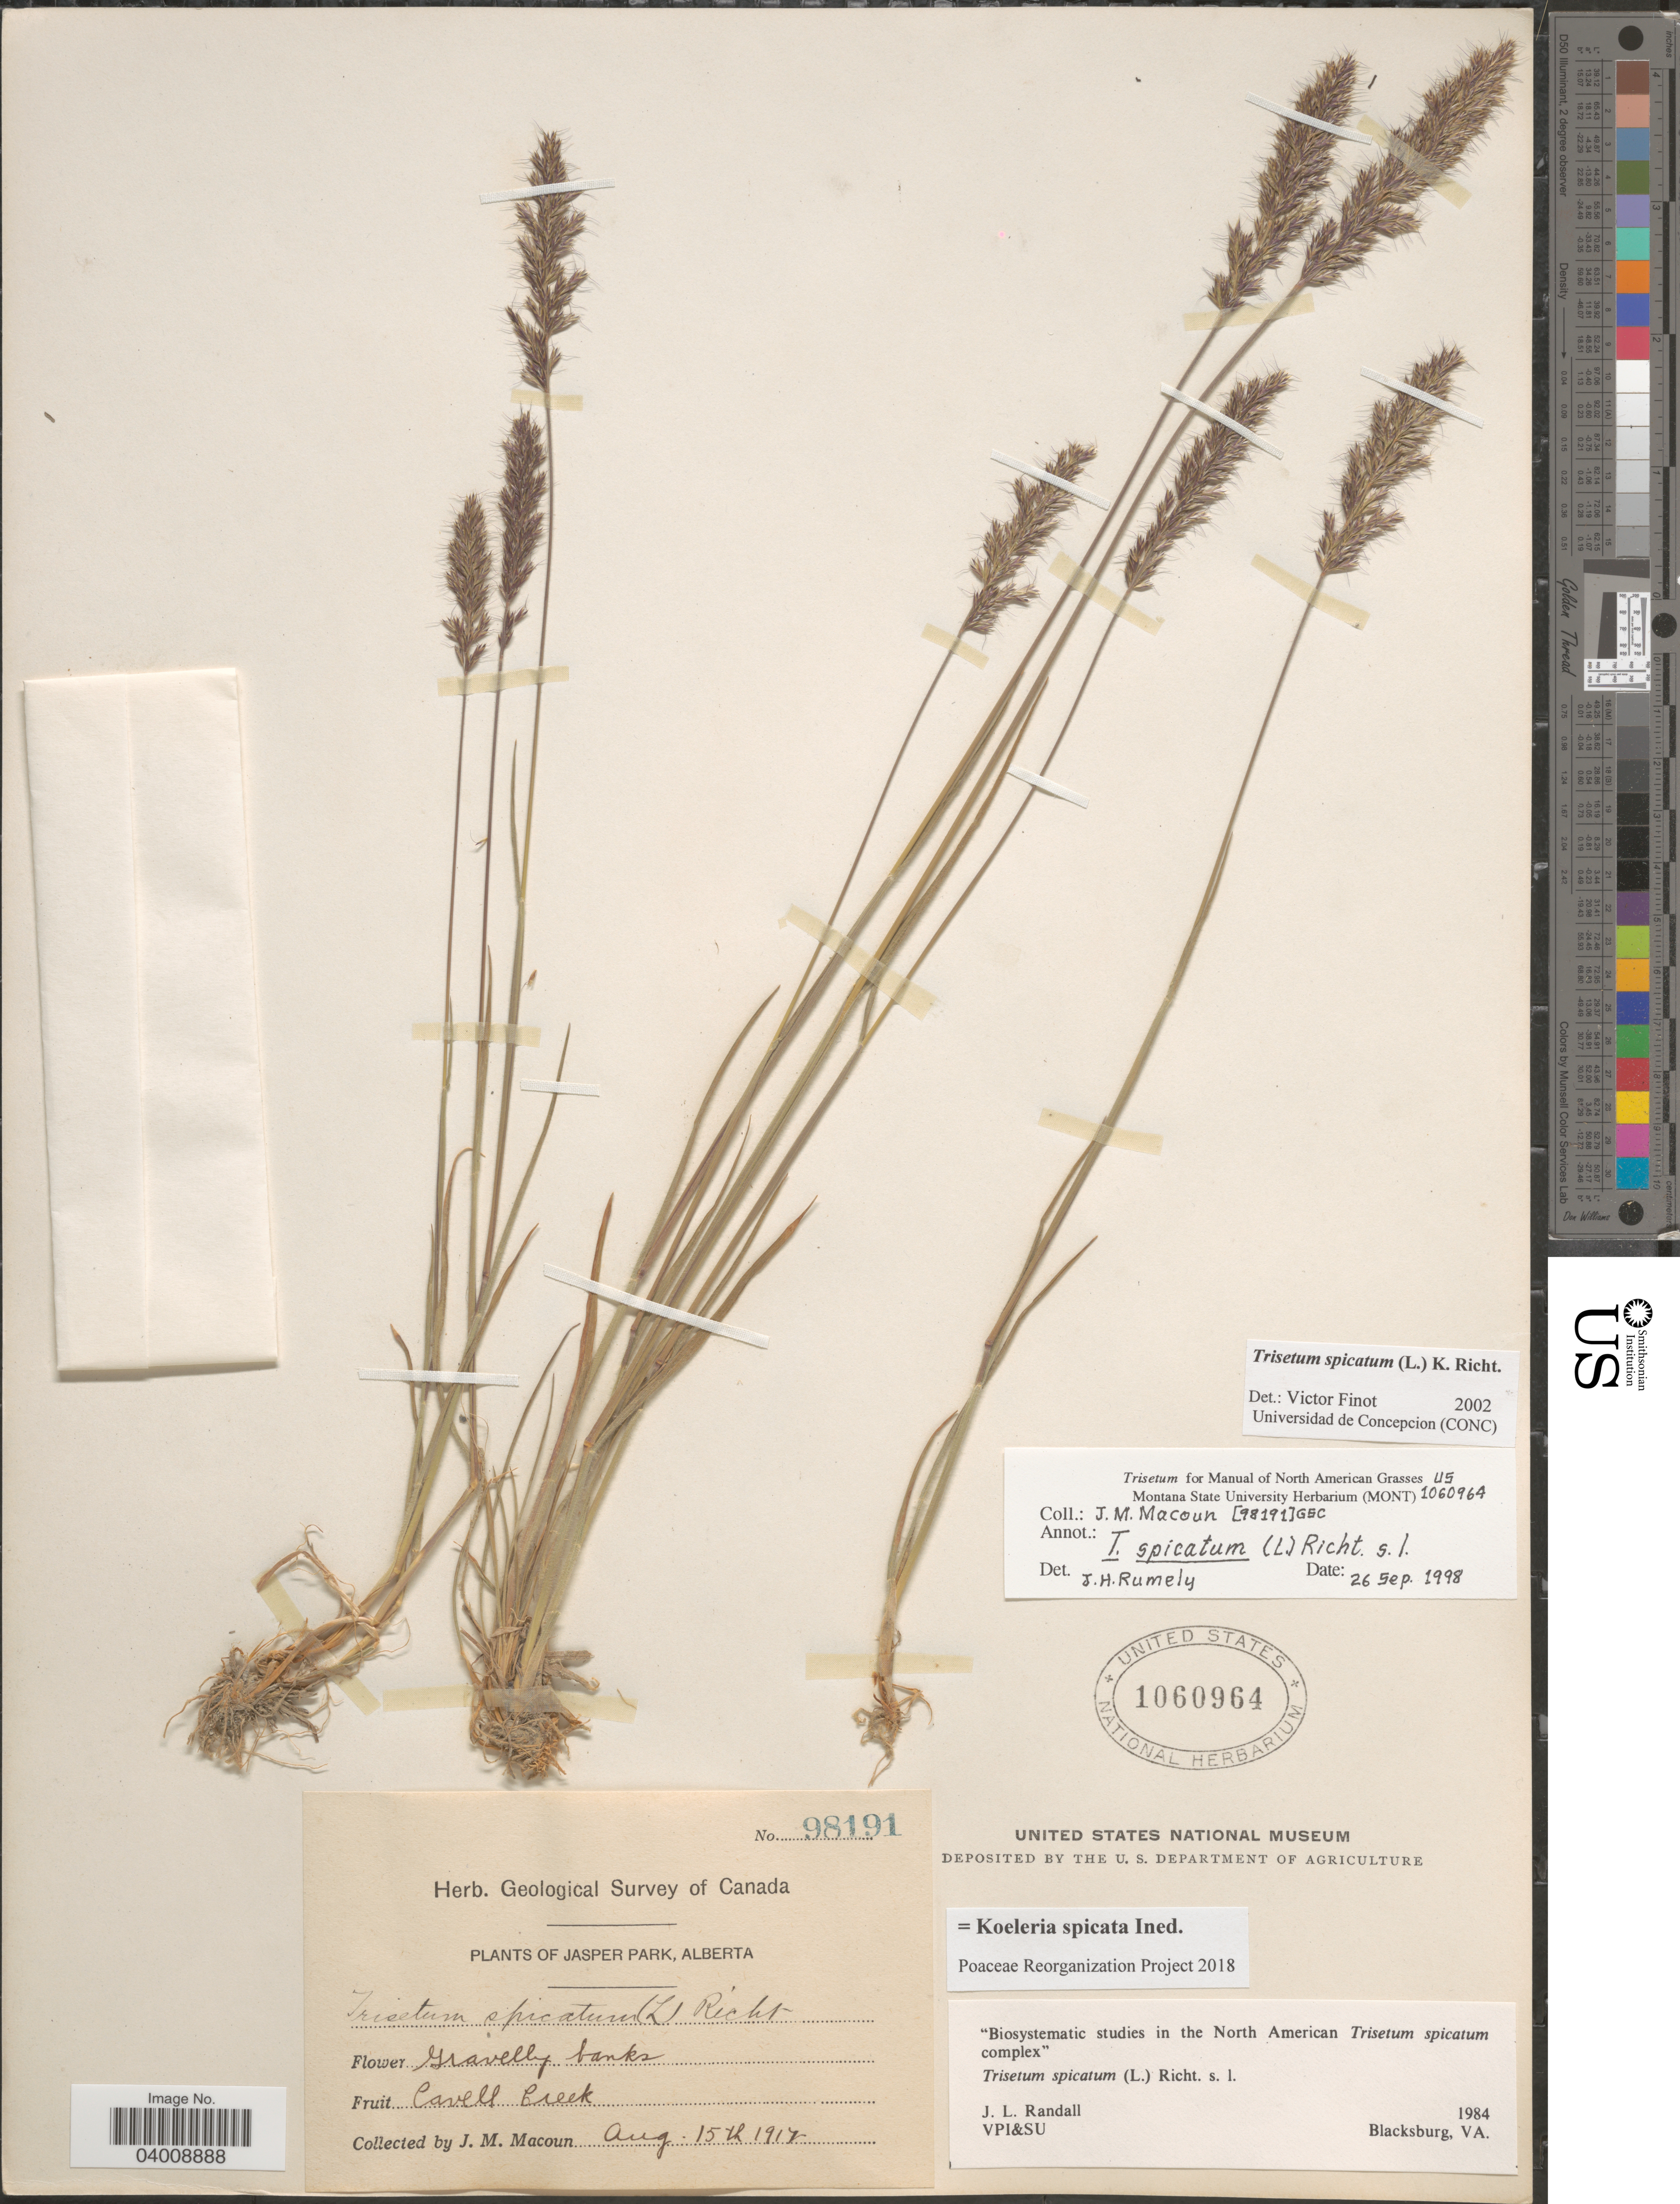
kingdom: Plantae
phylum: Tracheophyta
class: Liliopsida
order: Poales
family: Poaceae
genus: Koeleria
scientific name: Koeleria spicata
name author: (L.) Barberá et al.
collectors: J. M. Macoun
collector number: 98191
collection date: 1917-08-15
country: Canada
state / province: Alberta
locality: Jasper Park. Cavell Creek.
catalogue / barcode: US 1060964